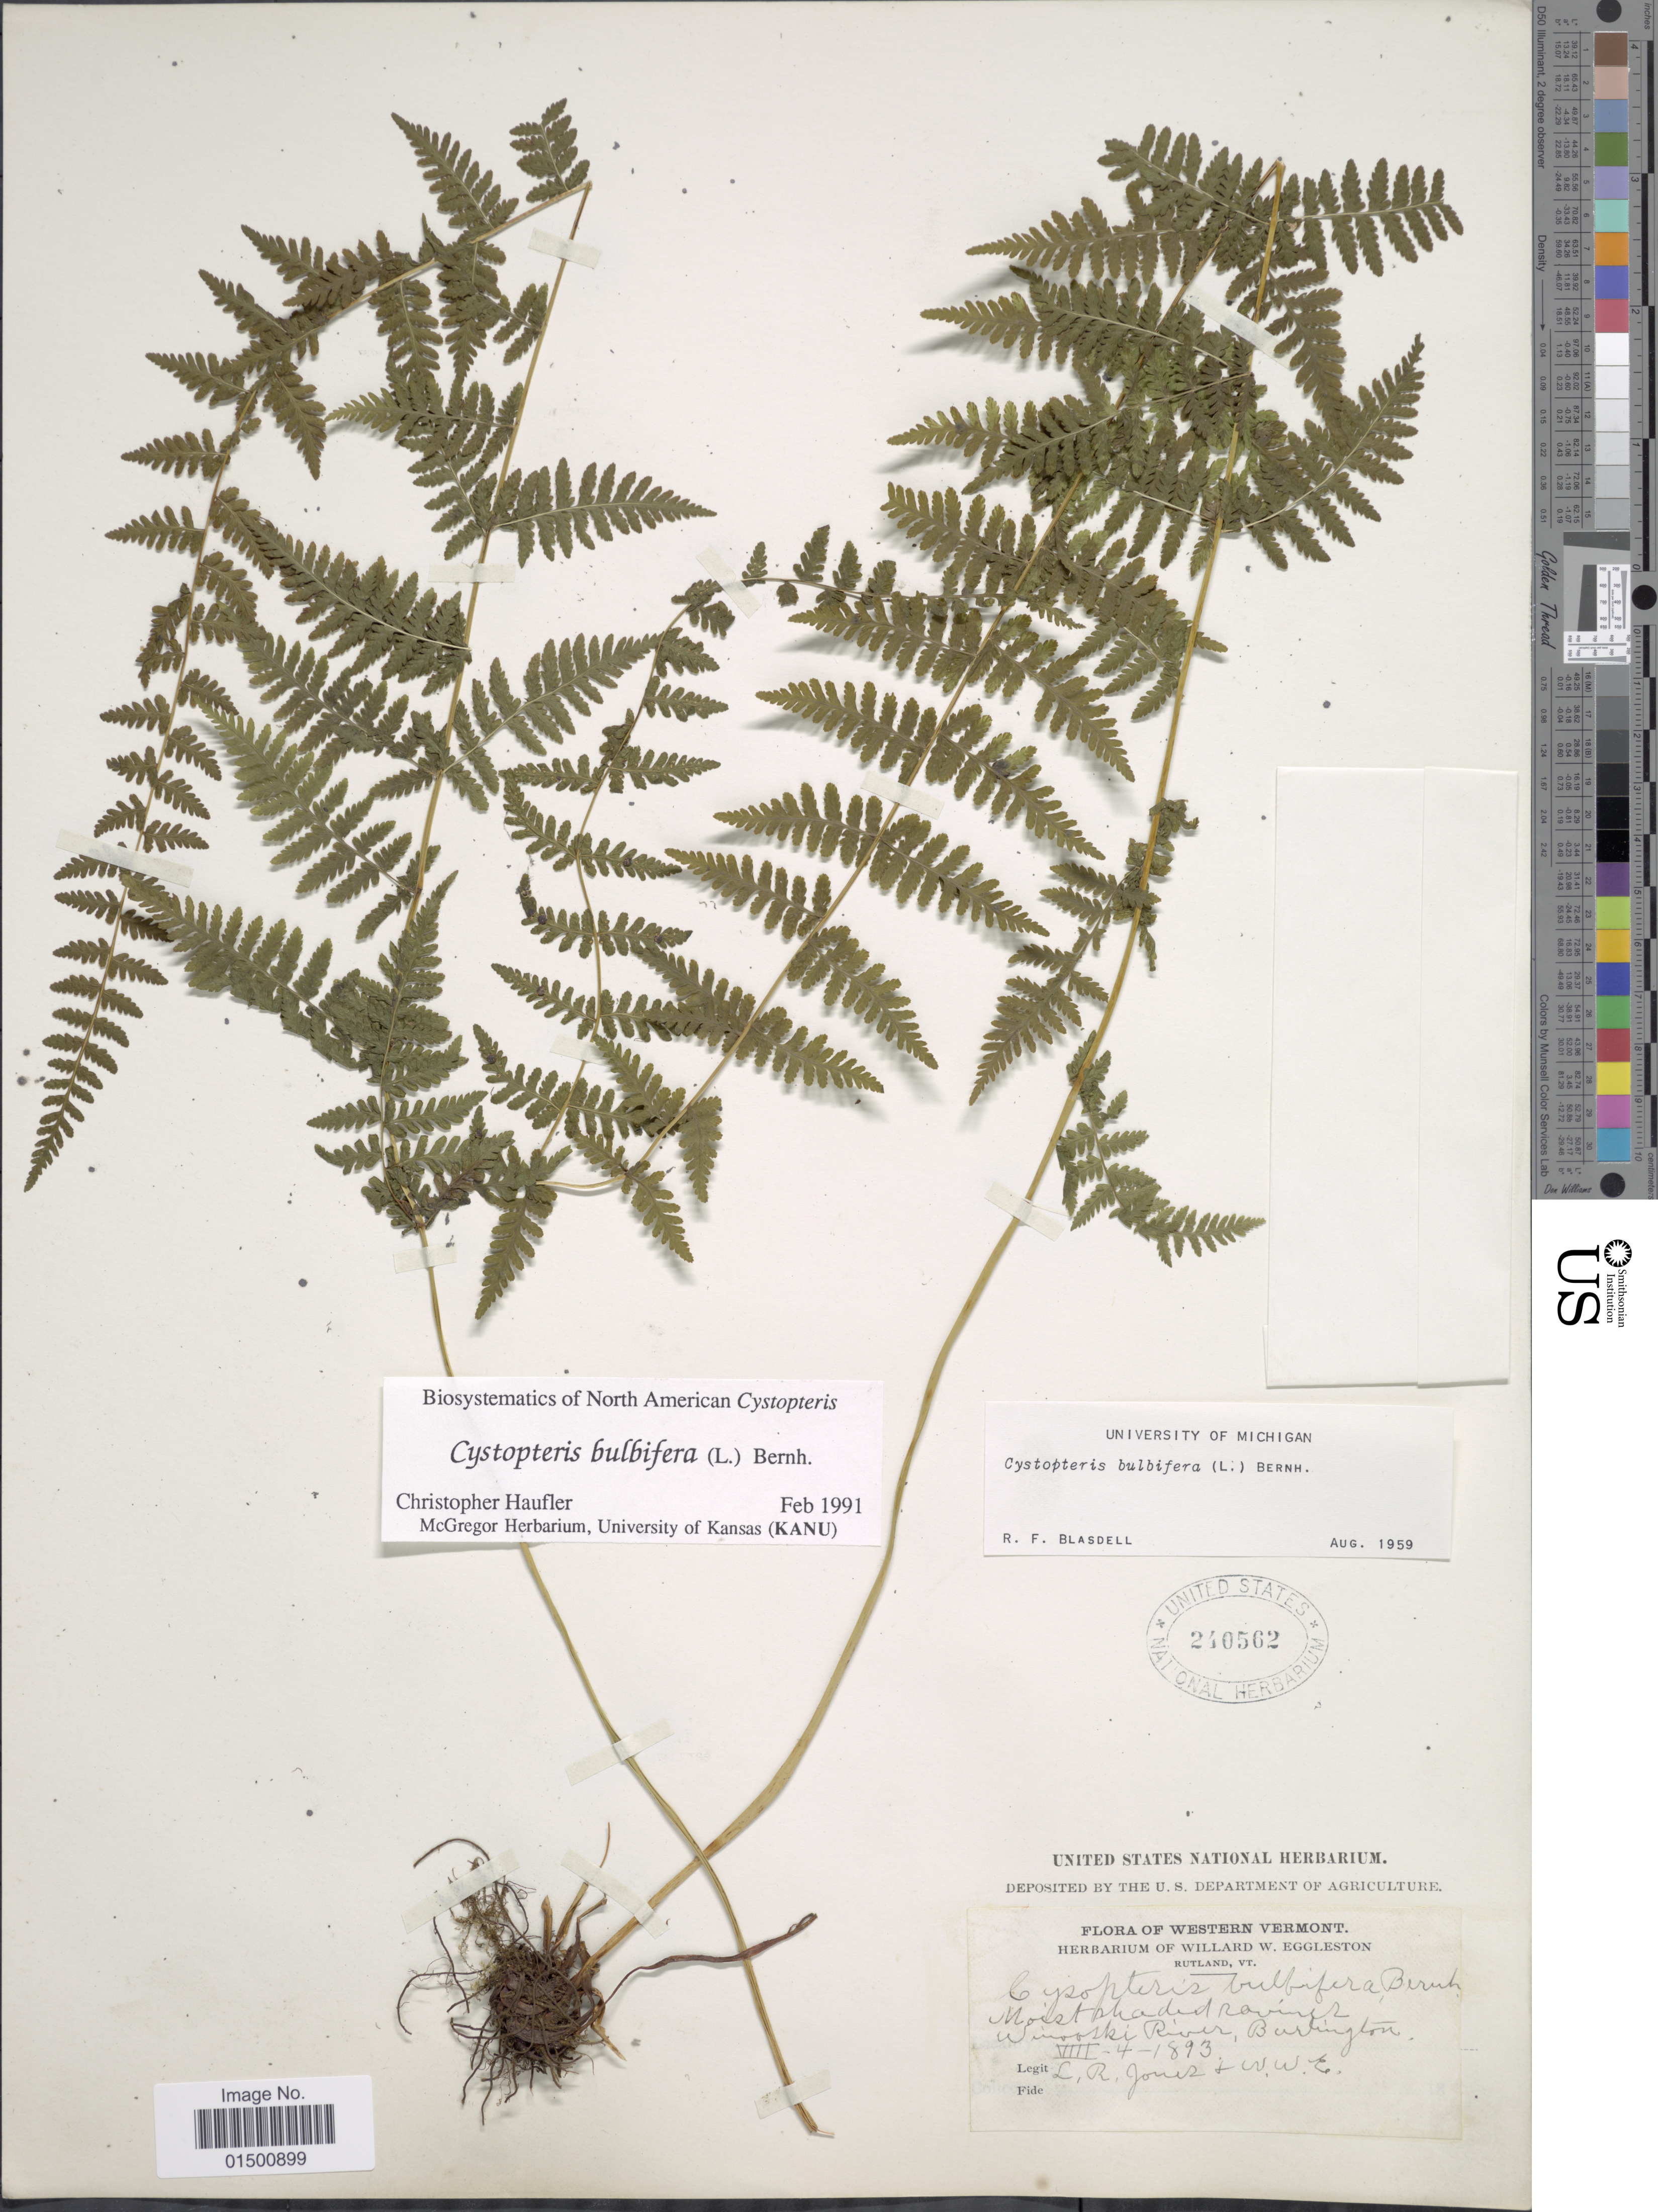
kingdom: Plantae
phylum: Tracheophyta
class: Polypodiopsida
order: Polypodiales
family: Cystopteridaceae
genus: Cystopteris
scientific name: Cystopteris bulbifera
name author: (L.) Bernh.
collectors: L. R. Jones & W. W. Eggleston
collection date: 1893-08-04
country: United States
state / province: Vermont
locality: Western Vermont, Winooski River, Burlington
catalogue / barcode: US 240562